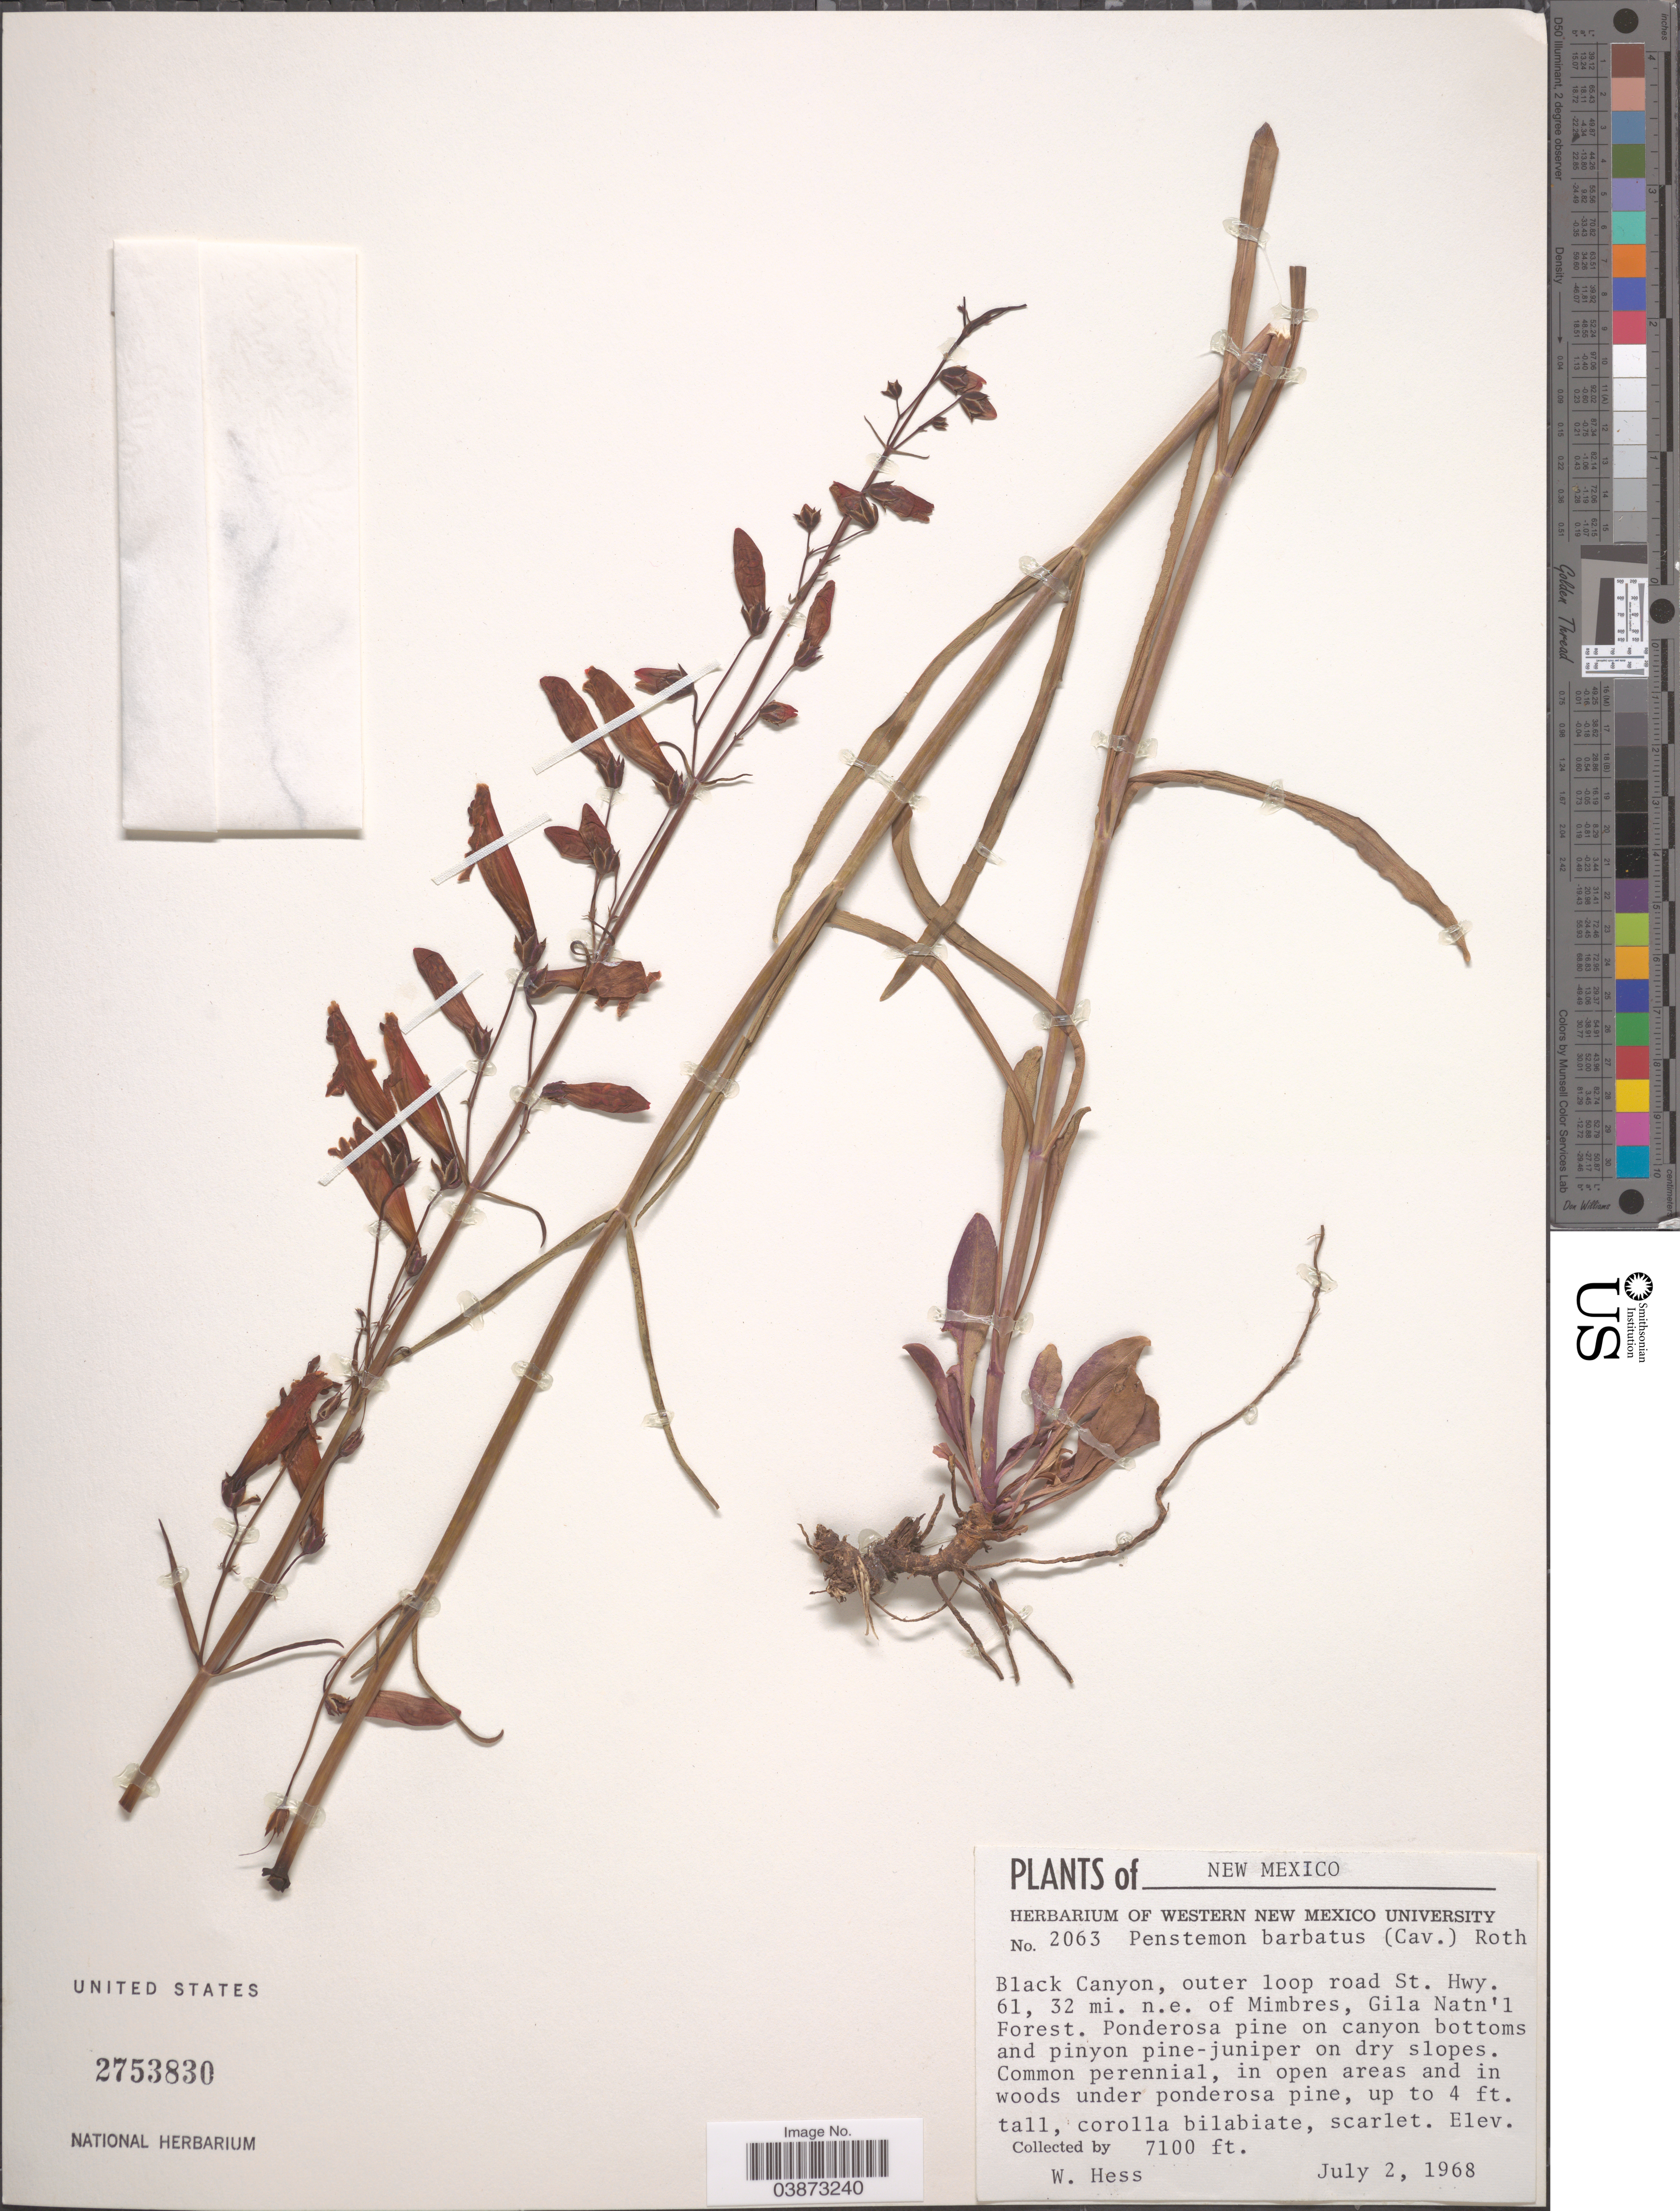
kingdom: Plantae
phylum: Tracheophyta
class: Magnoliopsida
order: Lamiales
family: Plantaginaceae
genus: Penstemon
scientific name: Penstemon barbatus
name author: (Cav.) Roth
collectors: W. Hess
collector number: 2063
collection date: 1968-07-02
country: United States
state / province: New Mexico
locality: Black Canyon, outer loop road St. Hwy. 61, 32 mi. n.e. of Mimbres, Gila Natn'l Forest.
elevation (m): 2164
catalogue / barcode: US 2753830